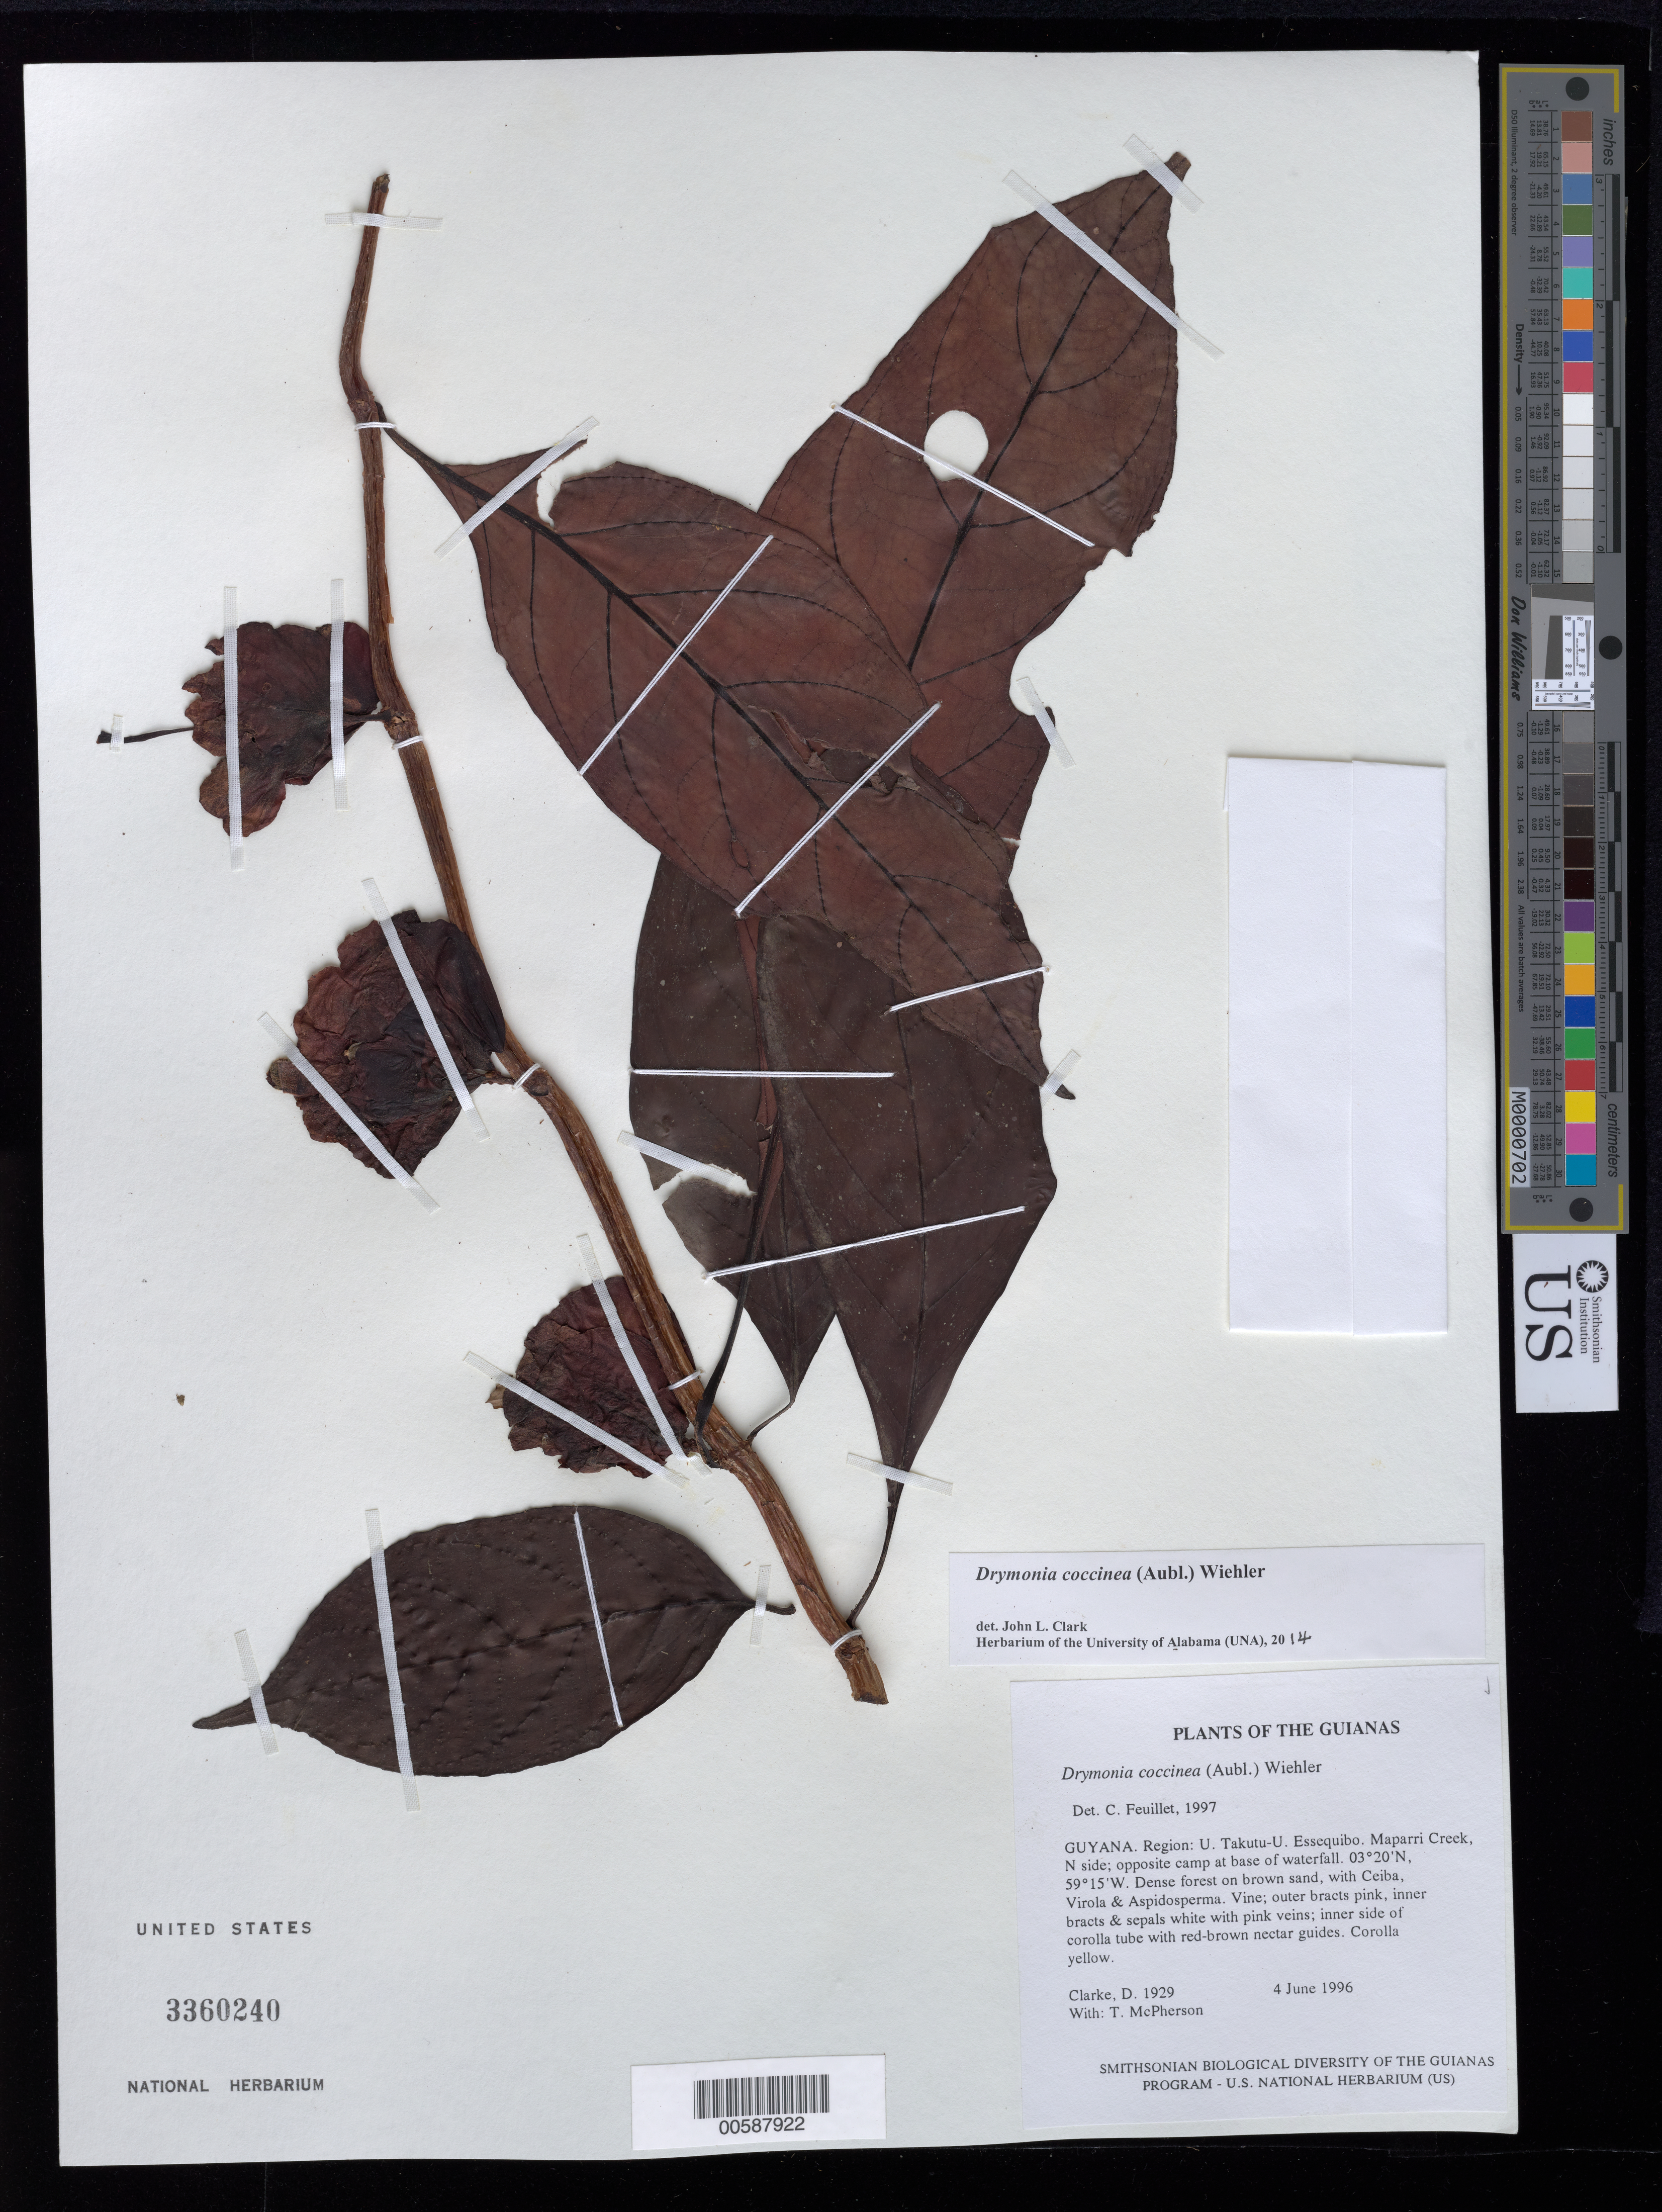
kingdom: Plantae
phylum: Tracheophyta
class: Magnoliopsida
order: Lamiales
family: Gesneriaceae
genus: Drymonia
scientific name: Drymonia coccinea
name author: (Aubl.) Wiehler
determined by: Skog, Laurence E.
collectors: H. D. Clarke & T. McPherson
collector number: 1929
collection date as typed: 04 Jun 1996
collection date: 1996-06-04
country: Guyana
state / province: U. Takutu-U. Essequibo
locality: Maparri Creek, N side; opposite camp at base of waterfall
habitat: Dense forest on brown sand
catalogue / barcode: US 3360240